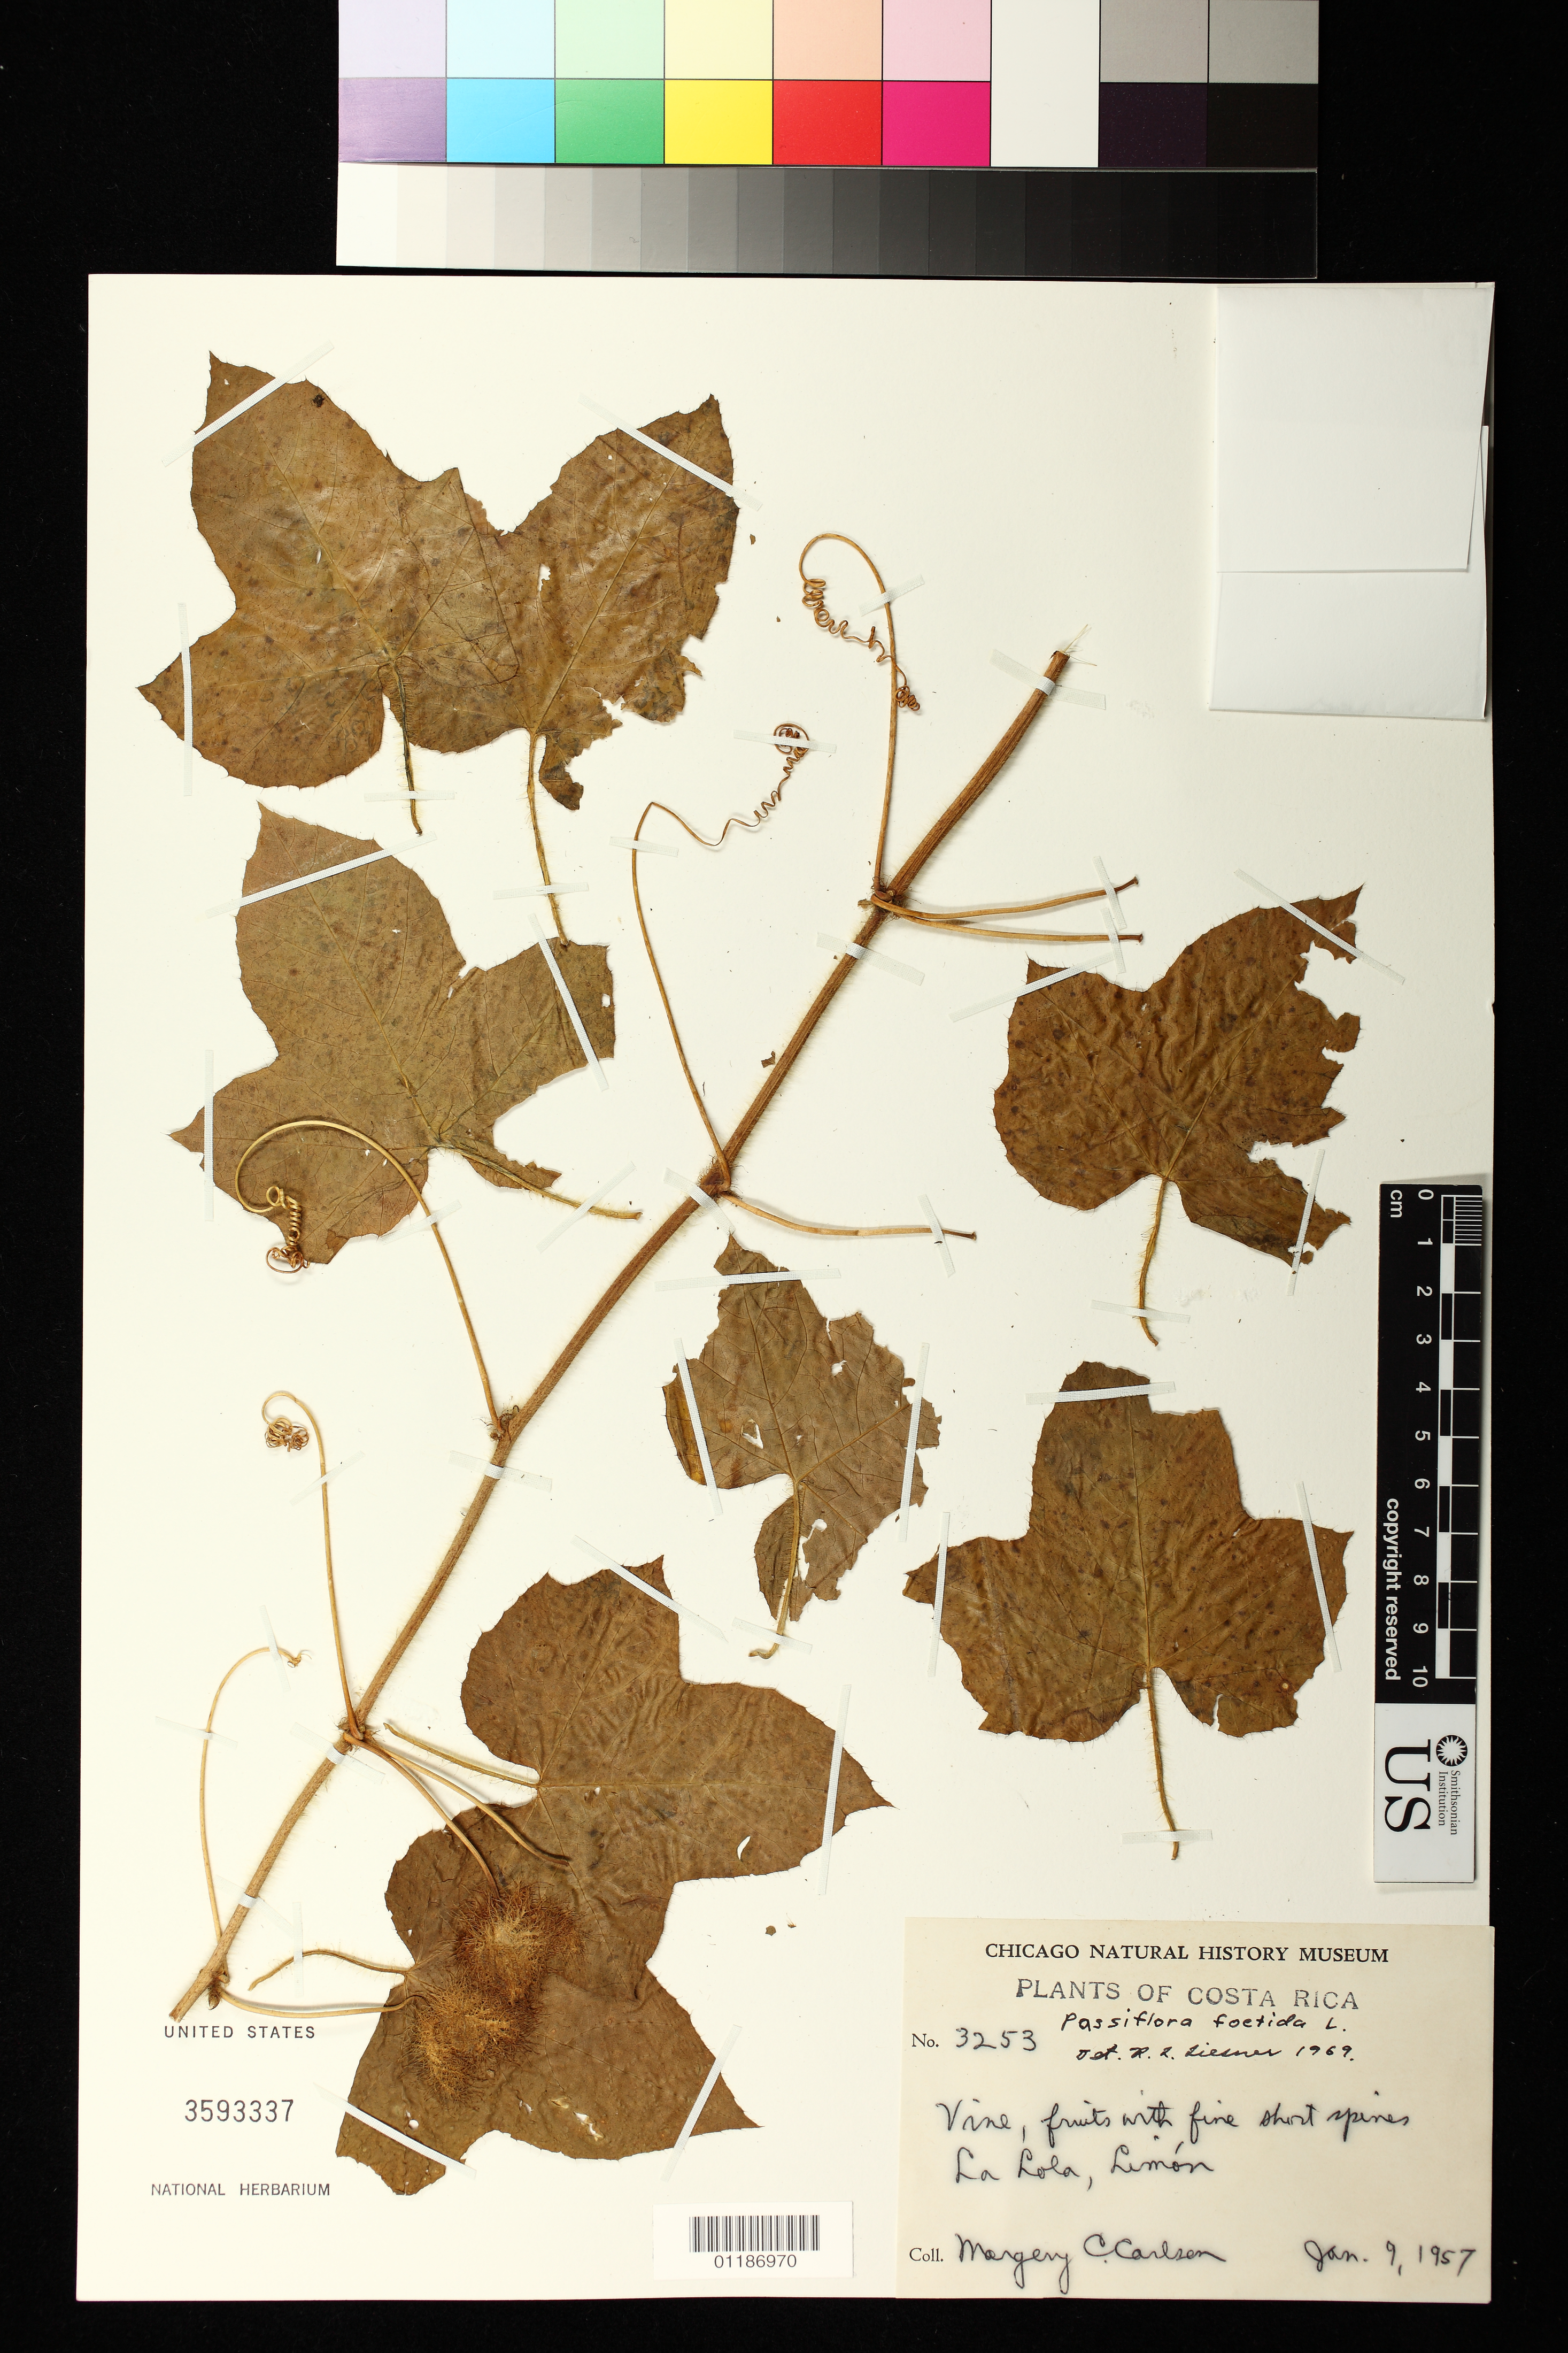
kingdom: Plantae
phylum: Tracheophyta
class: Magnoliopsida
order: Malpighiales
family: Passifloraceae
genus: Passiflora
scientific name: Passiflora foetida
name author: L.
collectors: M. C. Carlson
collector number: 3253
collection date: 1957-01-09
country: Costa Rica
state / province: Limón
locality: La Lola.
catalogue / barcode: US 3593337